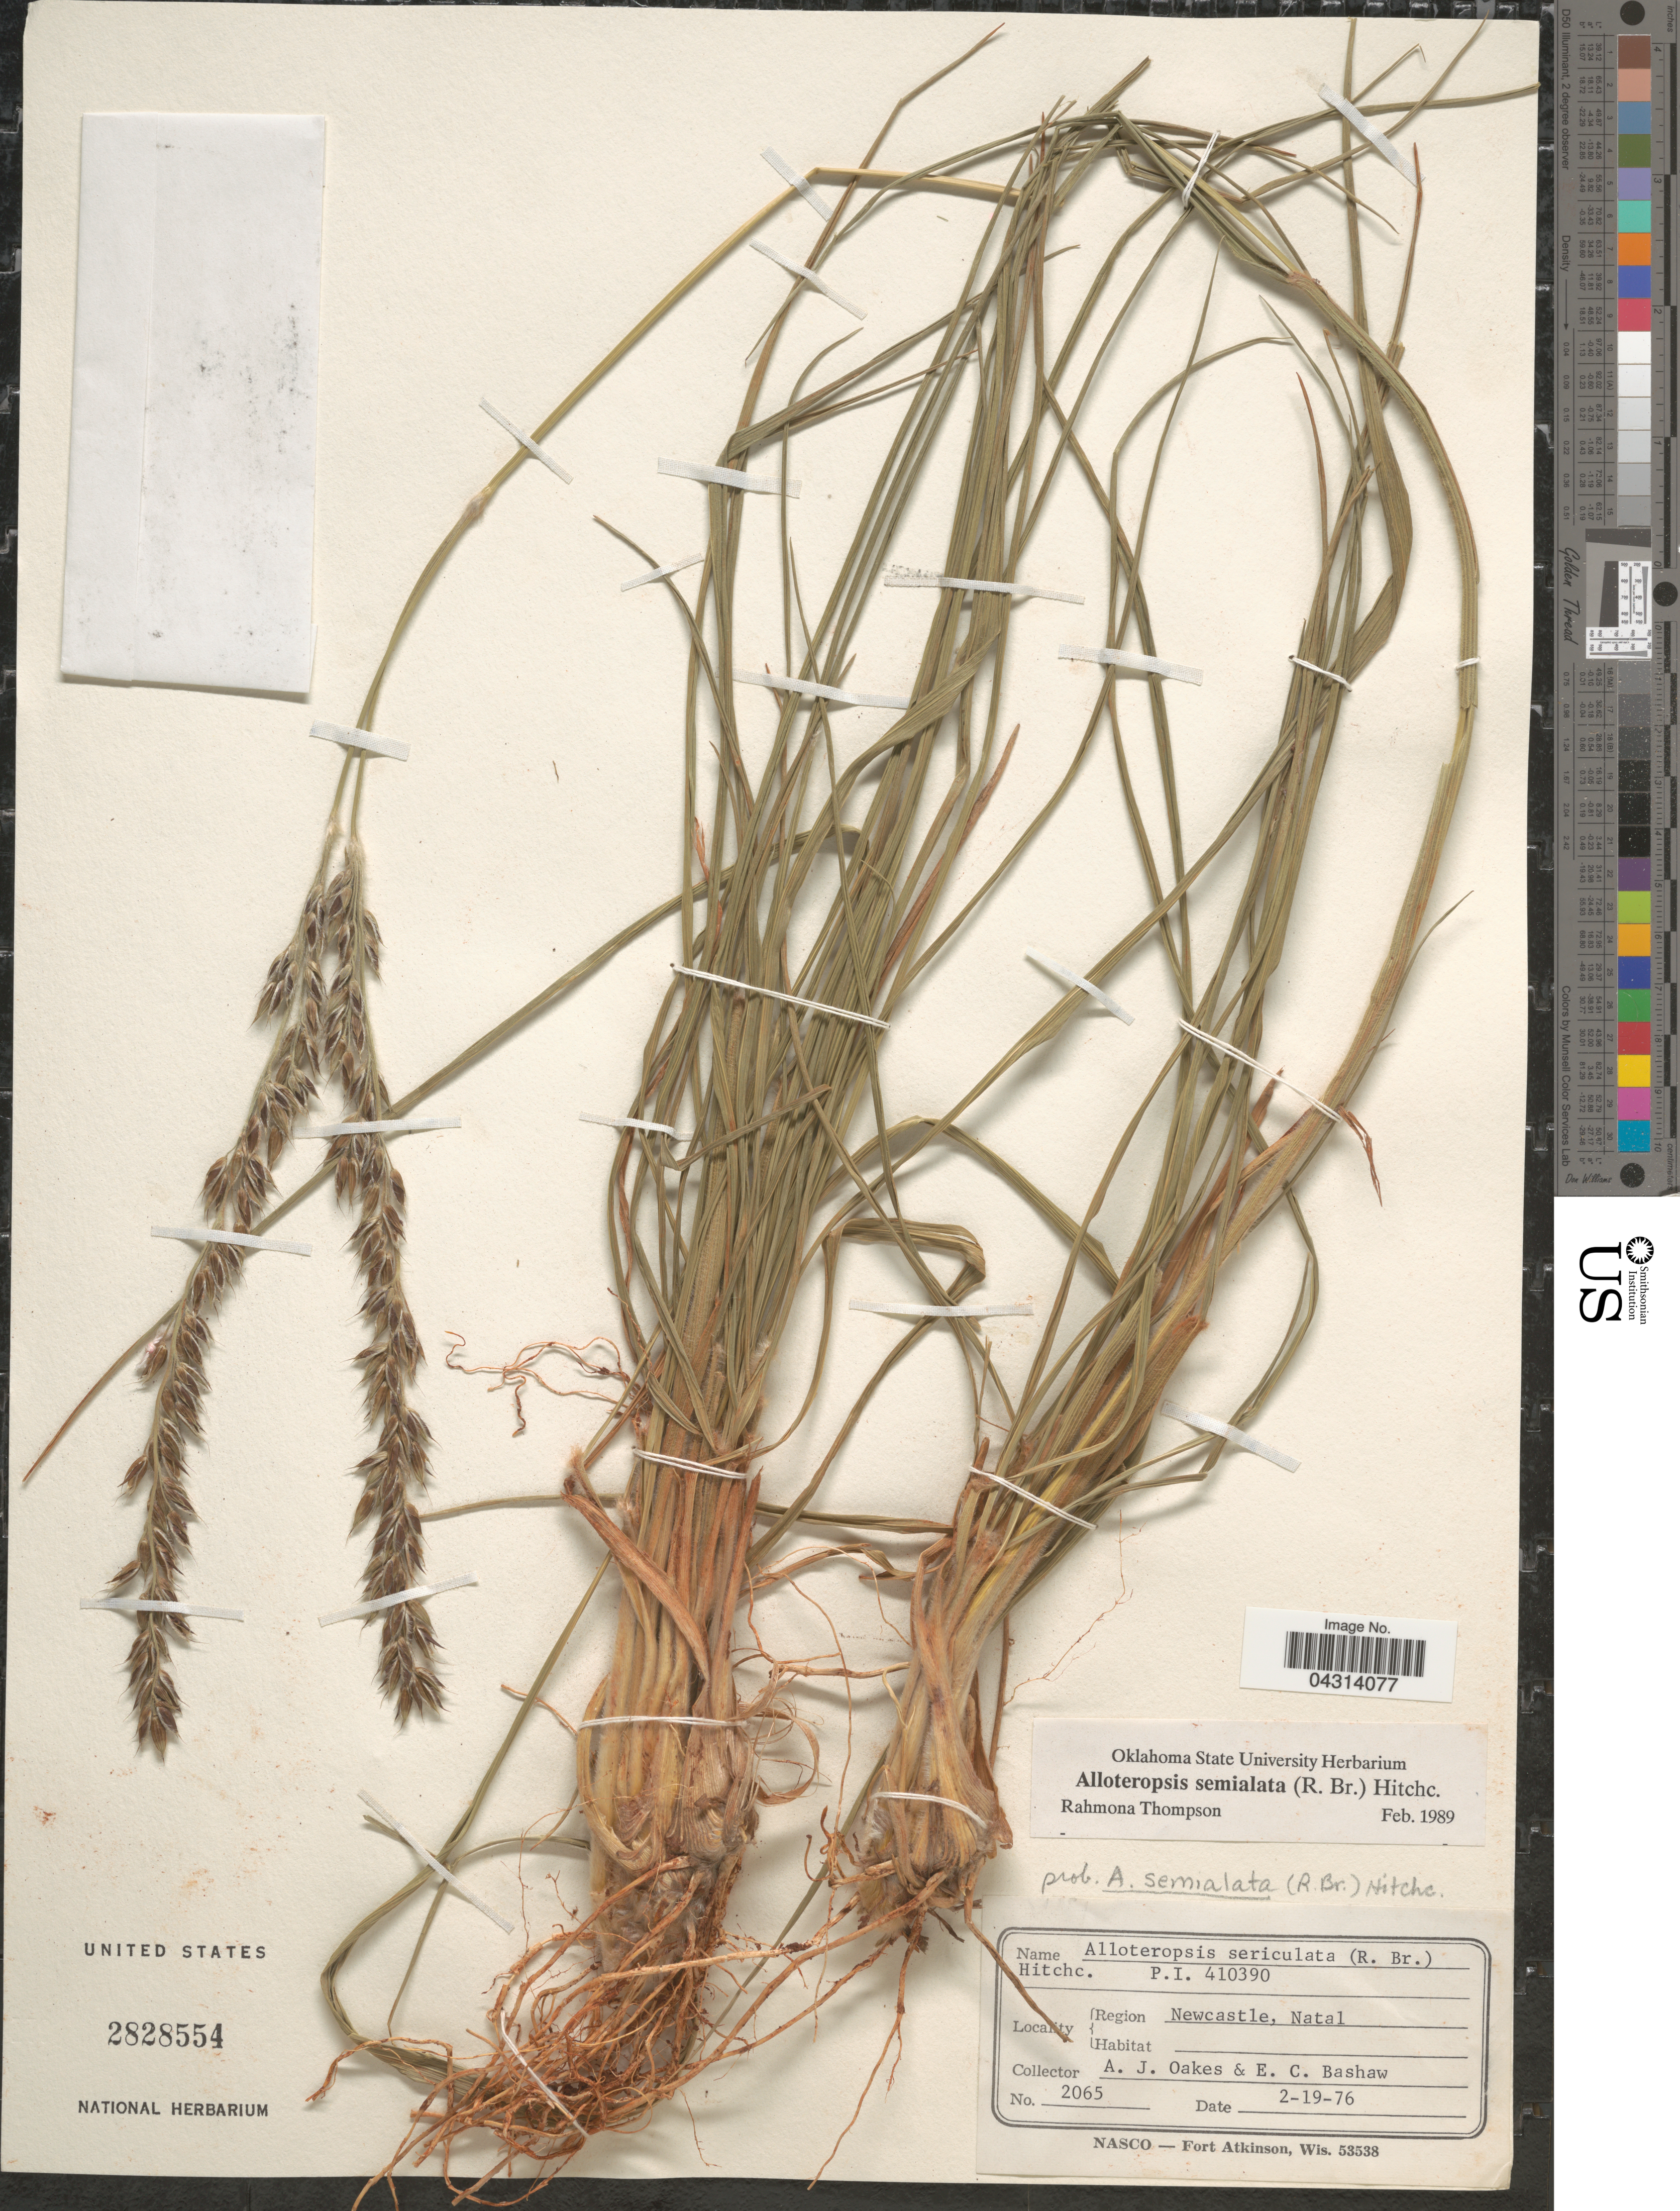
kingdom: Plantae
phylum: Tracheophyta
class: Liliopsida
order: Poales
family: Poaceae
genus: Alloteropsis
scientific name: Alloteropsis semialata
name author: (R. Br.) Hitchc.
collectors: A. Oakes & E. Bashaw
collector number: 2065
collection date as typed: Transcribed d/m/y: 19/2/76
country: South Africa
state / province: KwaZulu-Natal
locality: Region Newcastle, Natal.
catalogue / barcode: US 2828554